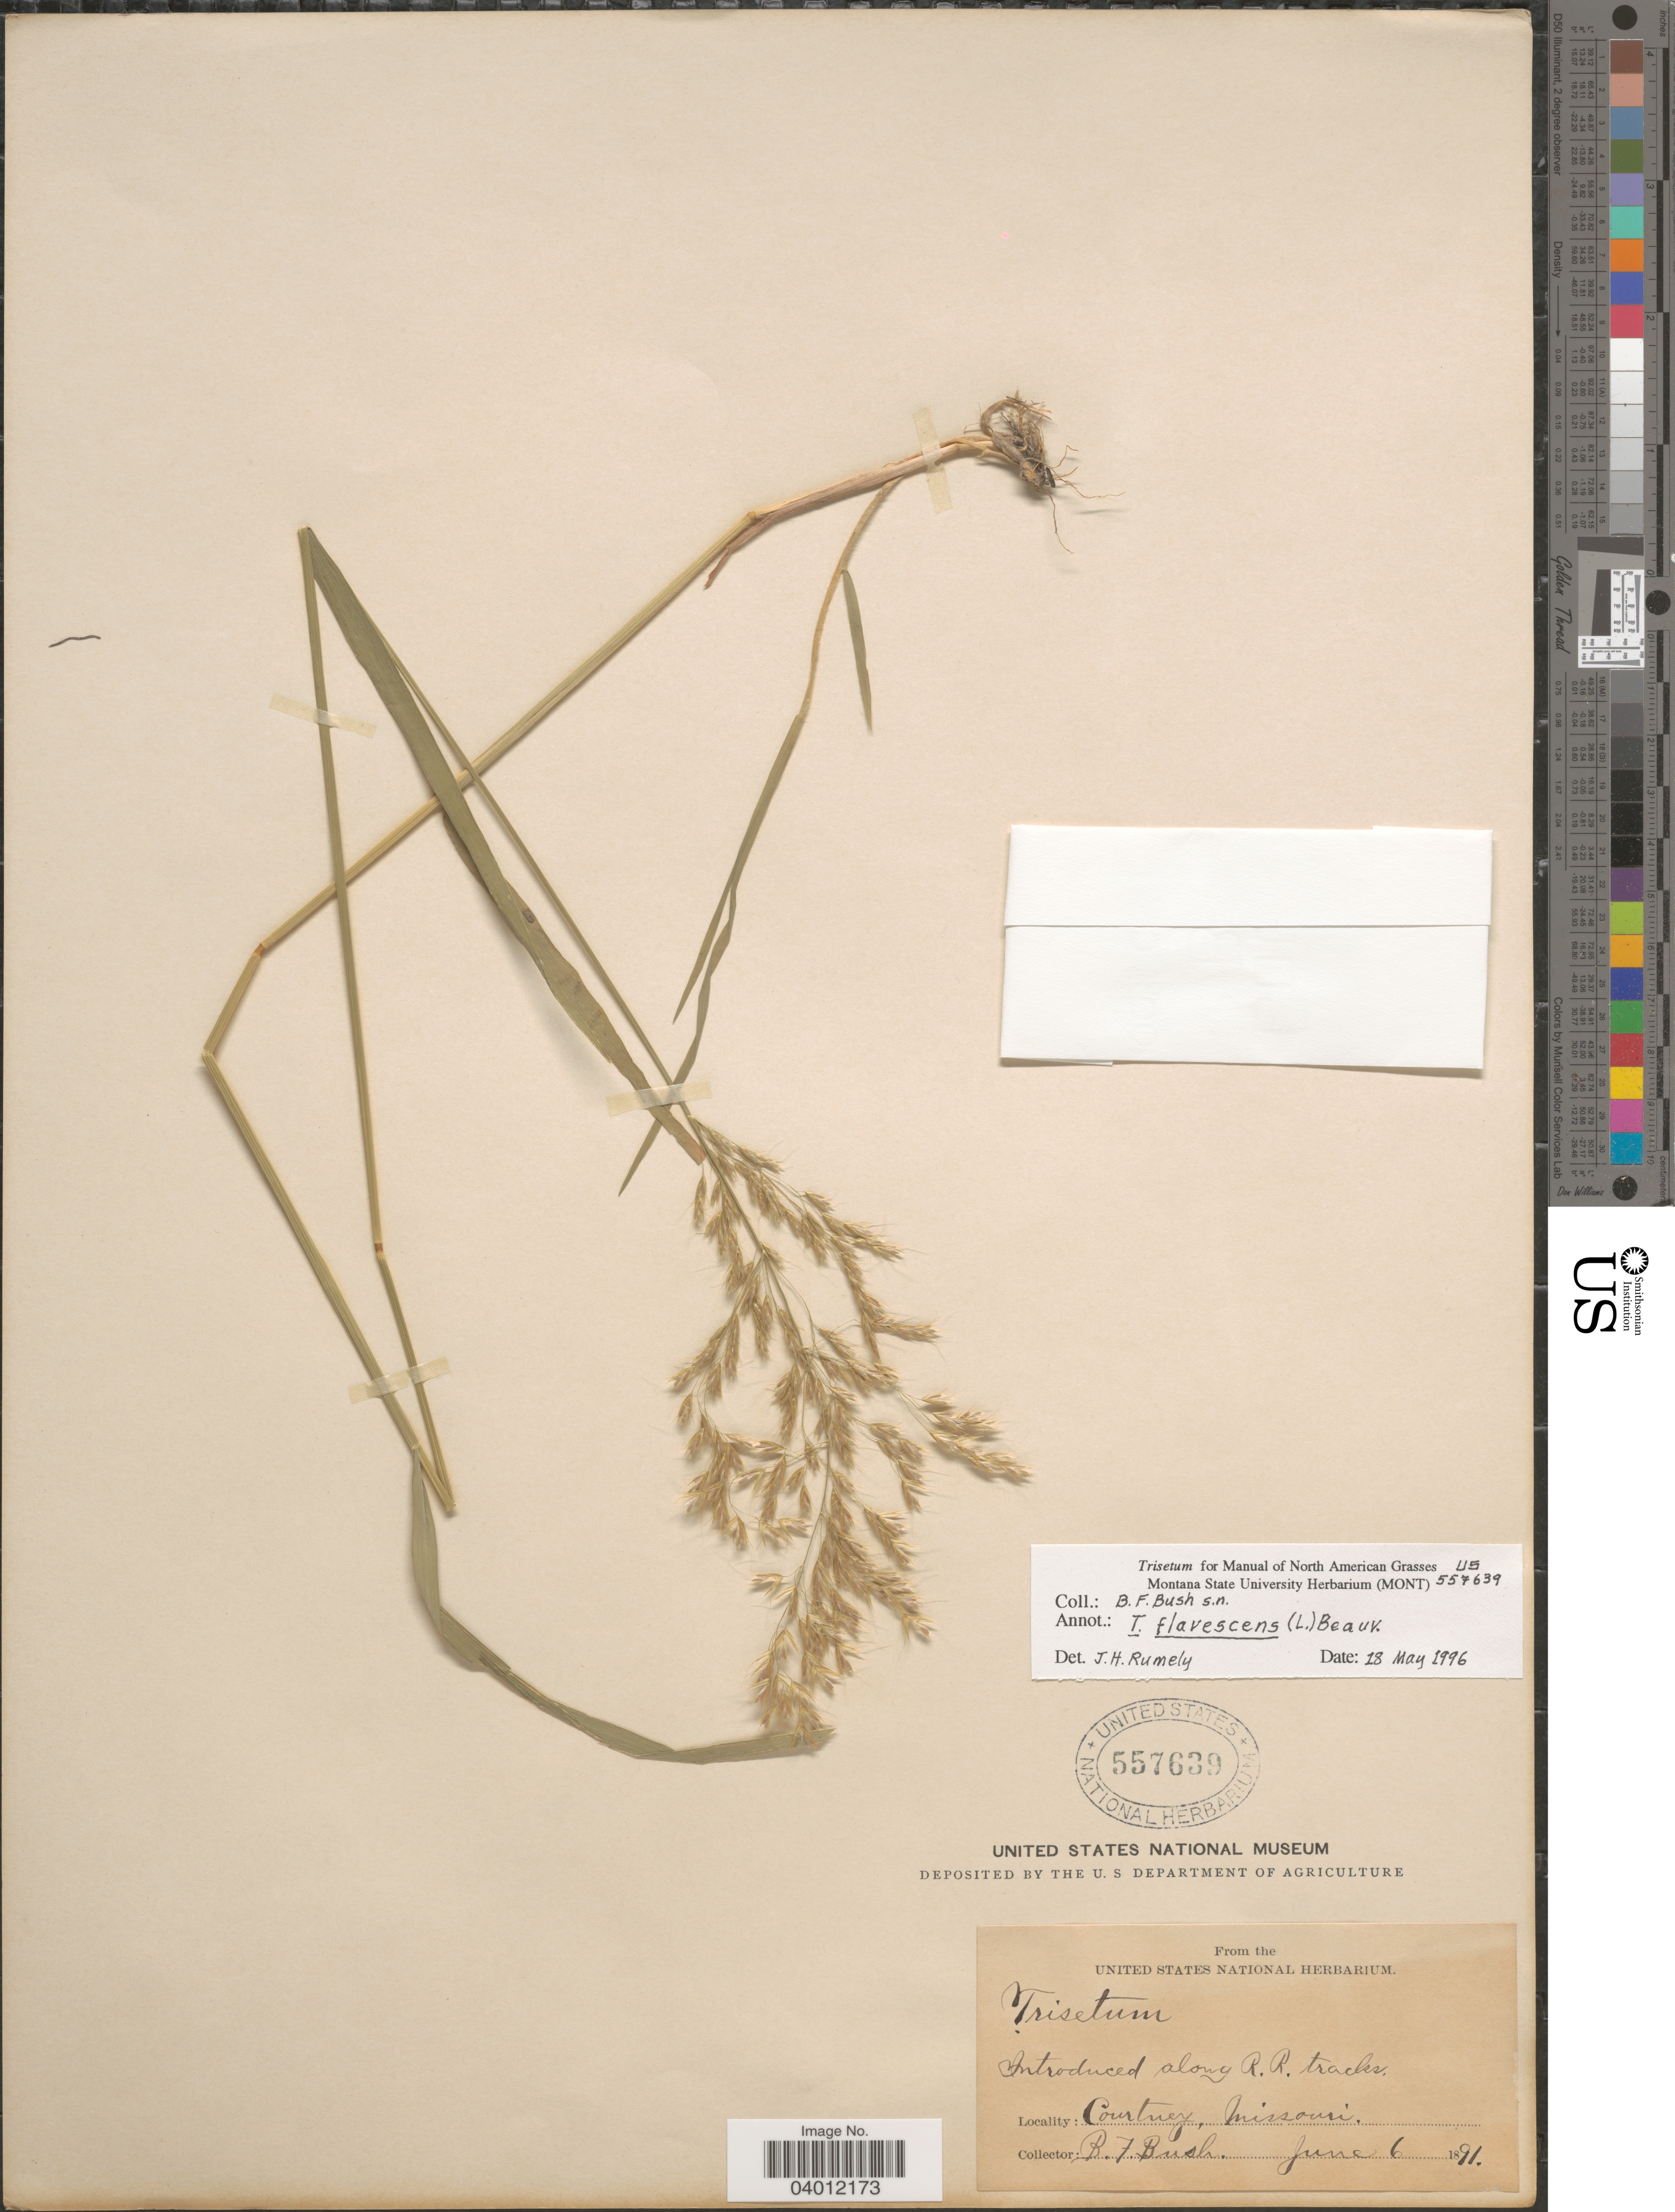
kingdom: Plantae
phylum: Tracheophyta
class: Liliopsida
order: Poales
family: Poaceae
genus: Trisetum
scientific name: Trisetum flavescens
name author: (L.) P. Beauv.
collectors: B. F. Bush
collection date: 1891-06-06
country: United States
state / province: Missouri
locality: Introduces along R. R. tracks. Courtney.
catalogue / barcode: US 557639